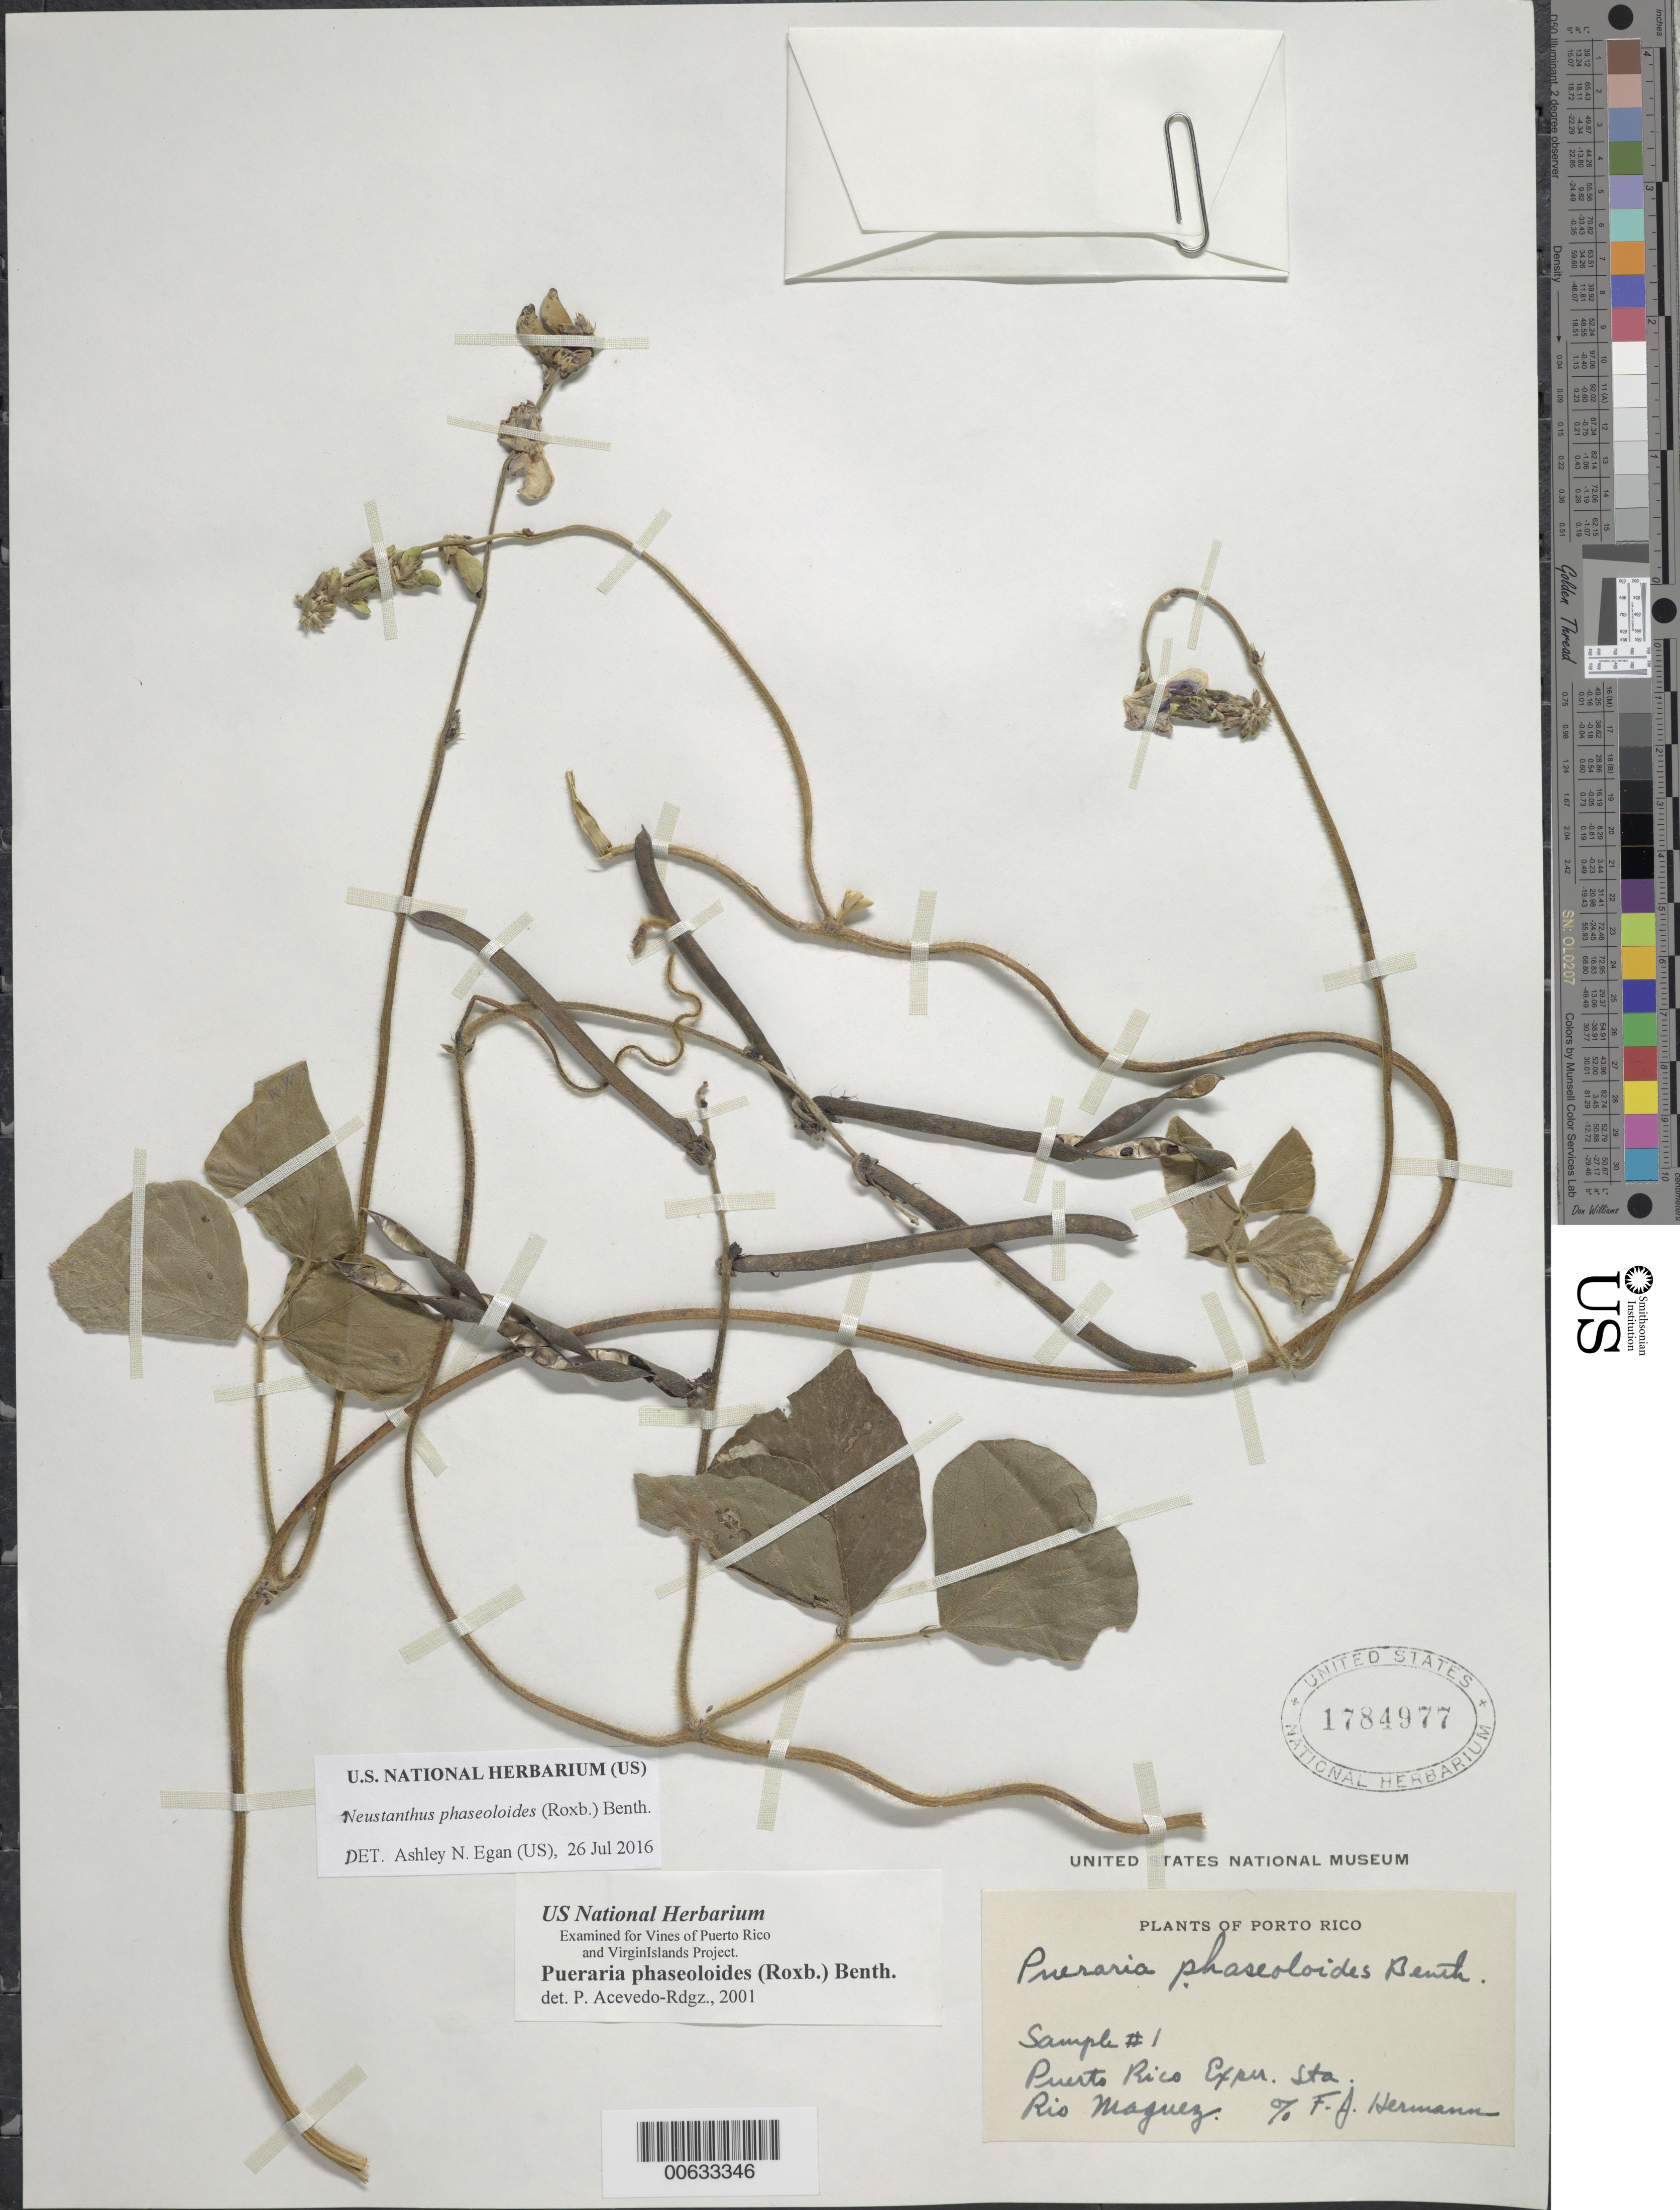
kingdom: Plantae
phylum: Tracheophyta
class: Magnoliopsida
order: Fabales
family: Fabaceae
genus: Neustanthus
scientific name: Neustanthus phaseoloides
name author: (Roxb.) Benth.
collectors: F. J. Hermann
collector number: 1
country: Puerto Rico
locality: Puerto Rico Exper. Sta., Porto Rico, Rio Maguez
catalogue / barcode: US 1784977